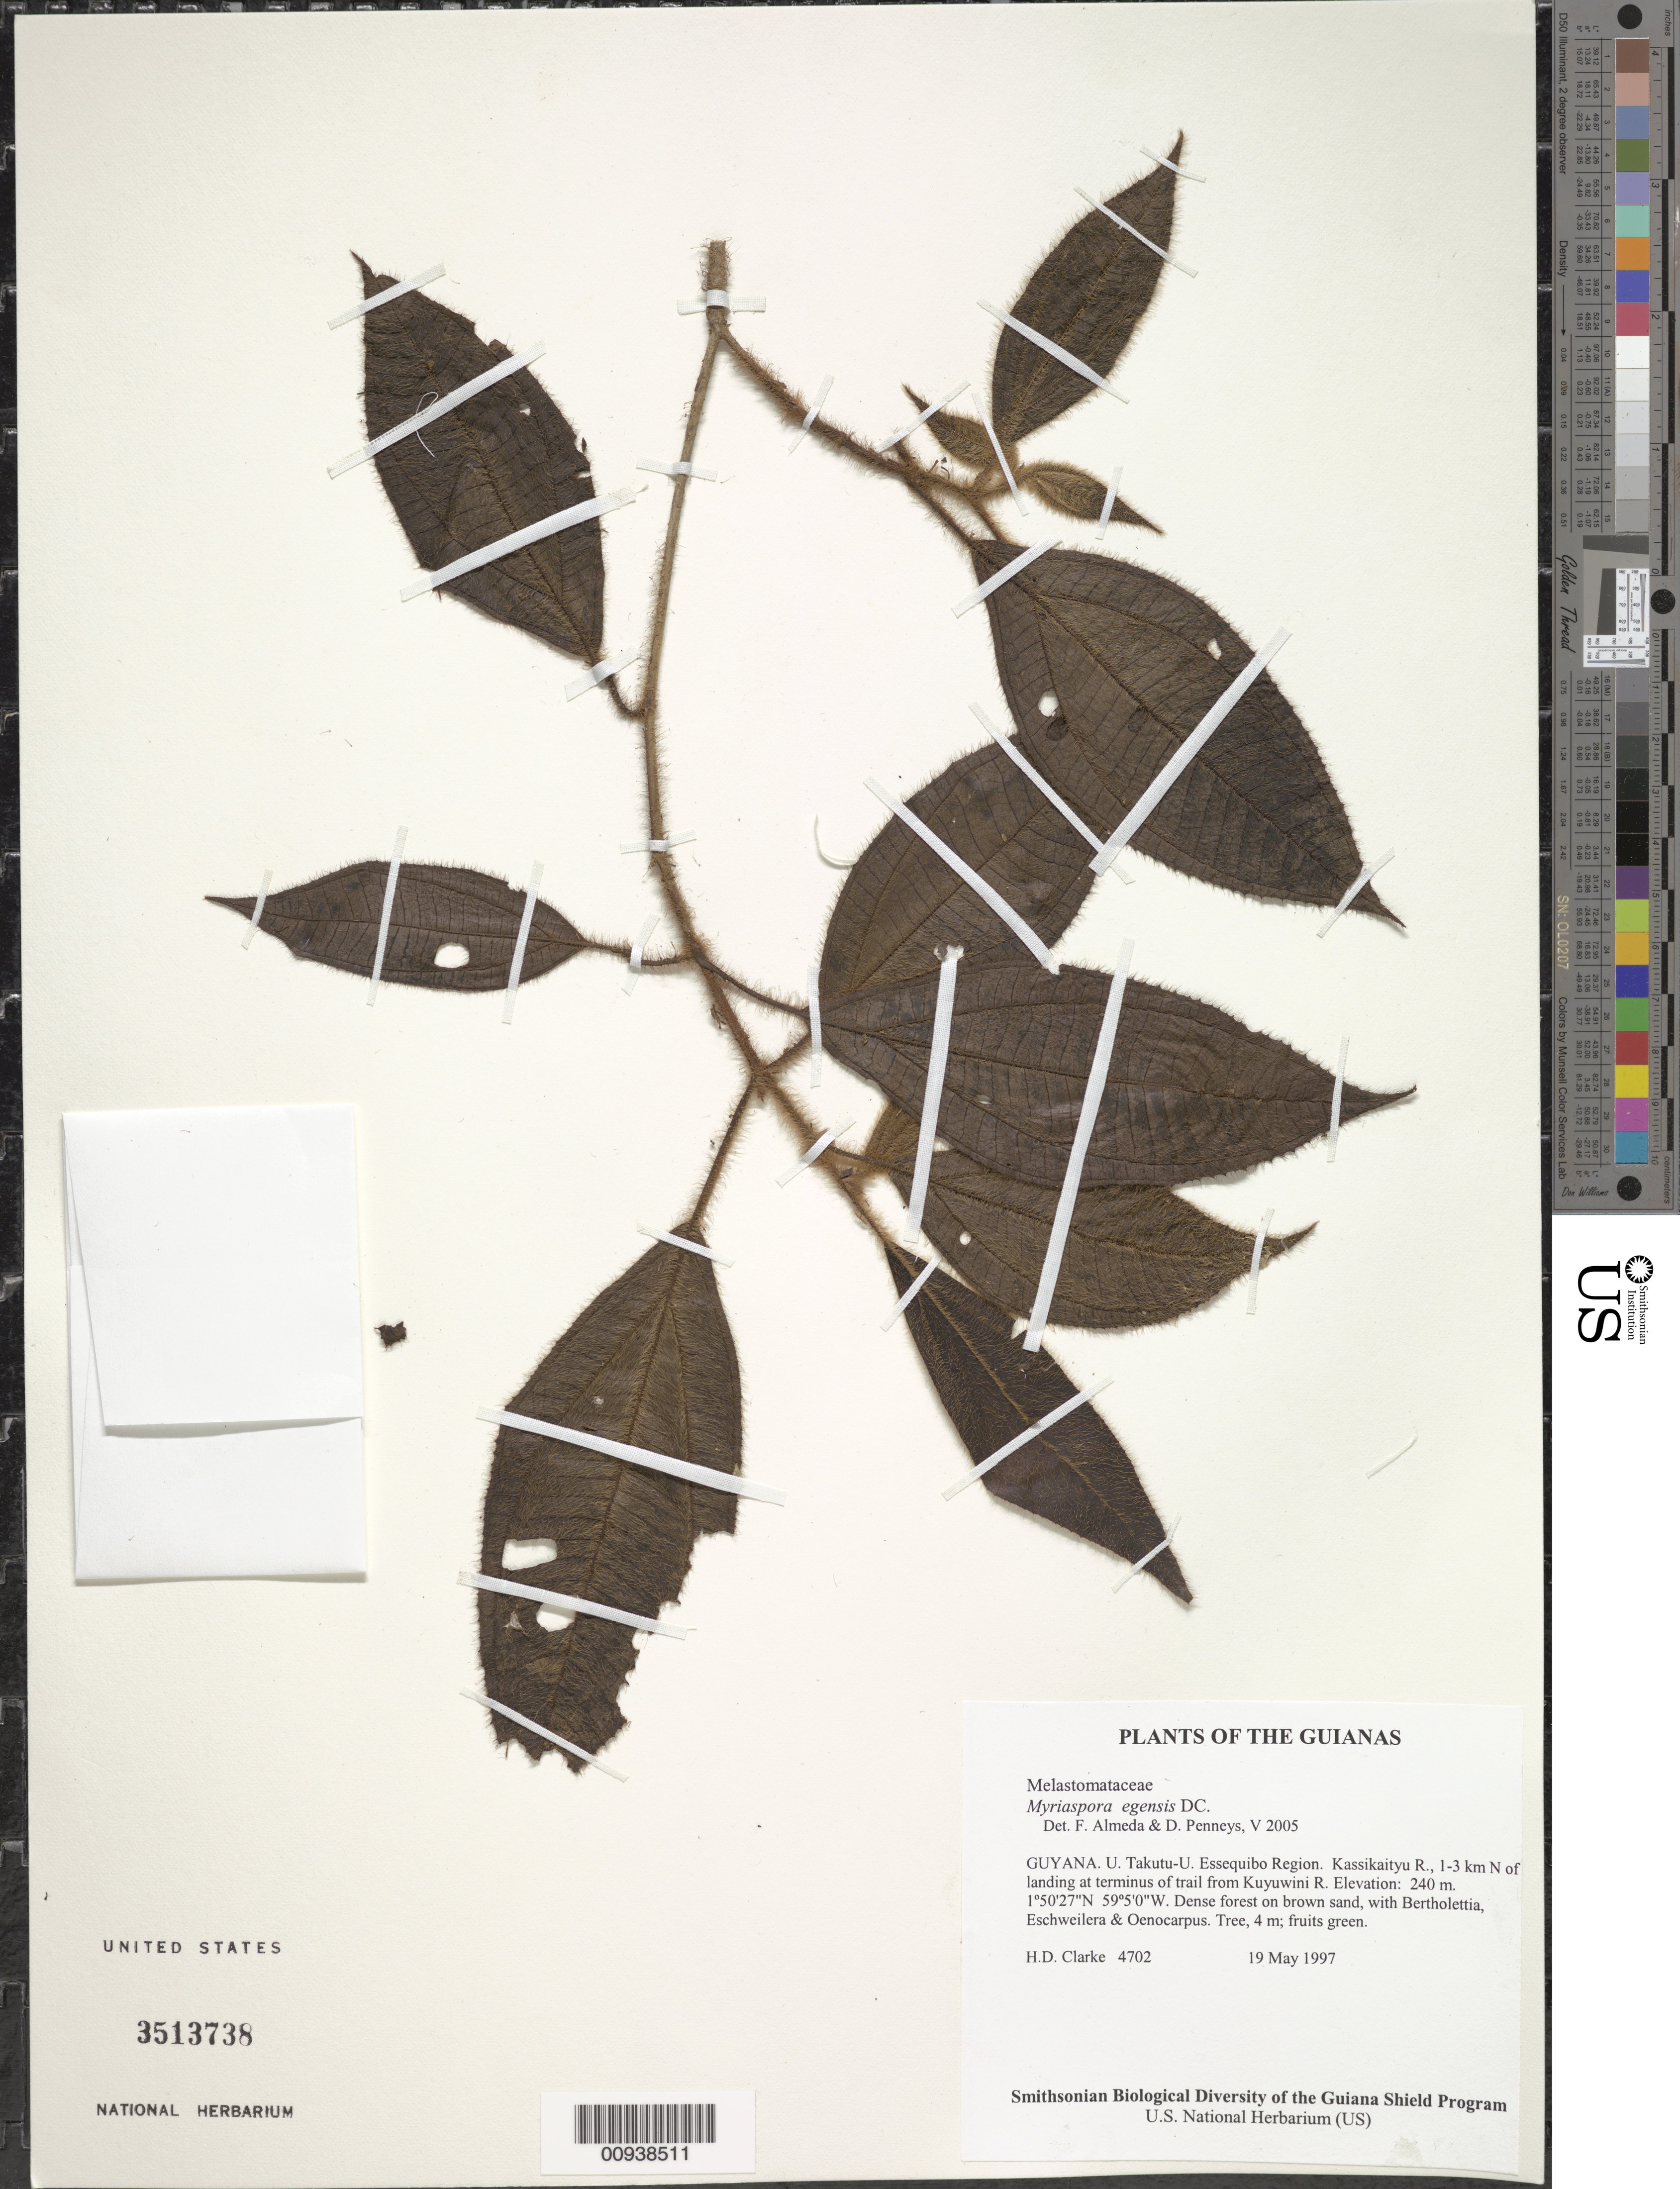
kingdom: Plantae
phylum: Tracheophyta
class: Magnoliopsida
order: Myrtales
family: Melastomataceae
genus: Bellucia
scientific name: Bellucia egensis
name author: (DC.) Penneys et al.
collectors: H. D. Clarke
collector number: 4702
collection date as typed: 19 May 1997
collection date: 1997-05-19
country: Guyana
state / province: U. Takutu-U. Essequibo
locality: Kassikaityu R., 1-3 km N of landing at terminus of trail from Kuyuwini R.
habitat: Dense forest on brown sand, with Bertholettia, Eschweilera & Oenocarpus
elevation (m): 240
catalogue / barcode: US 3513738